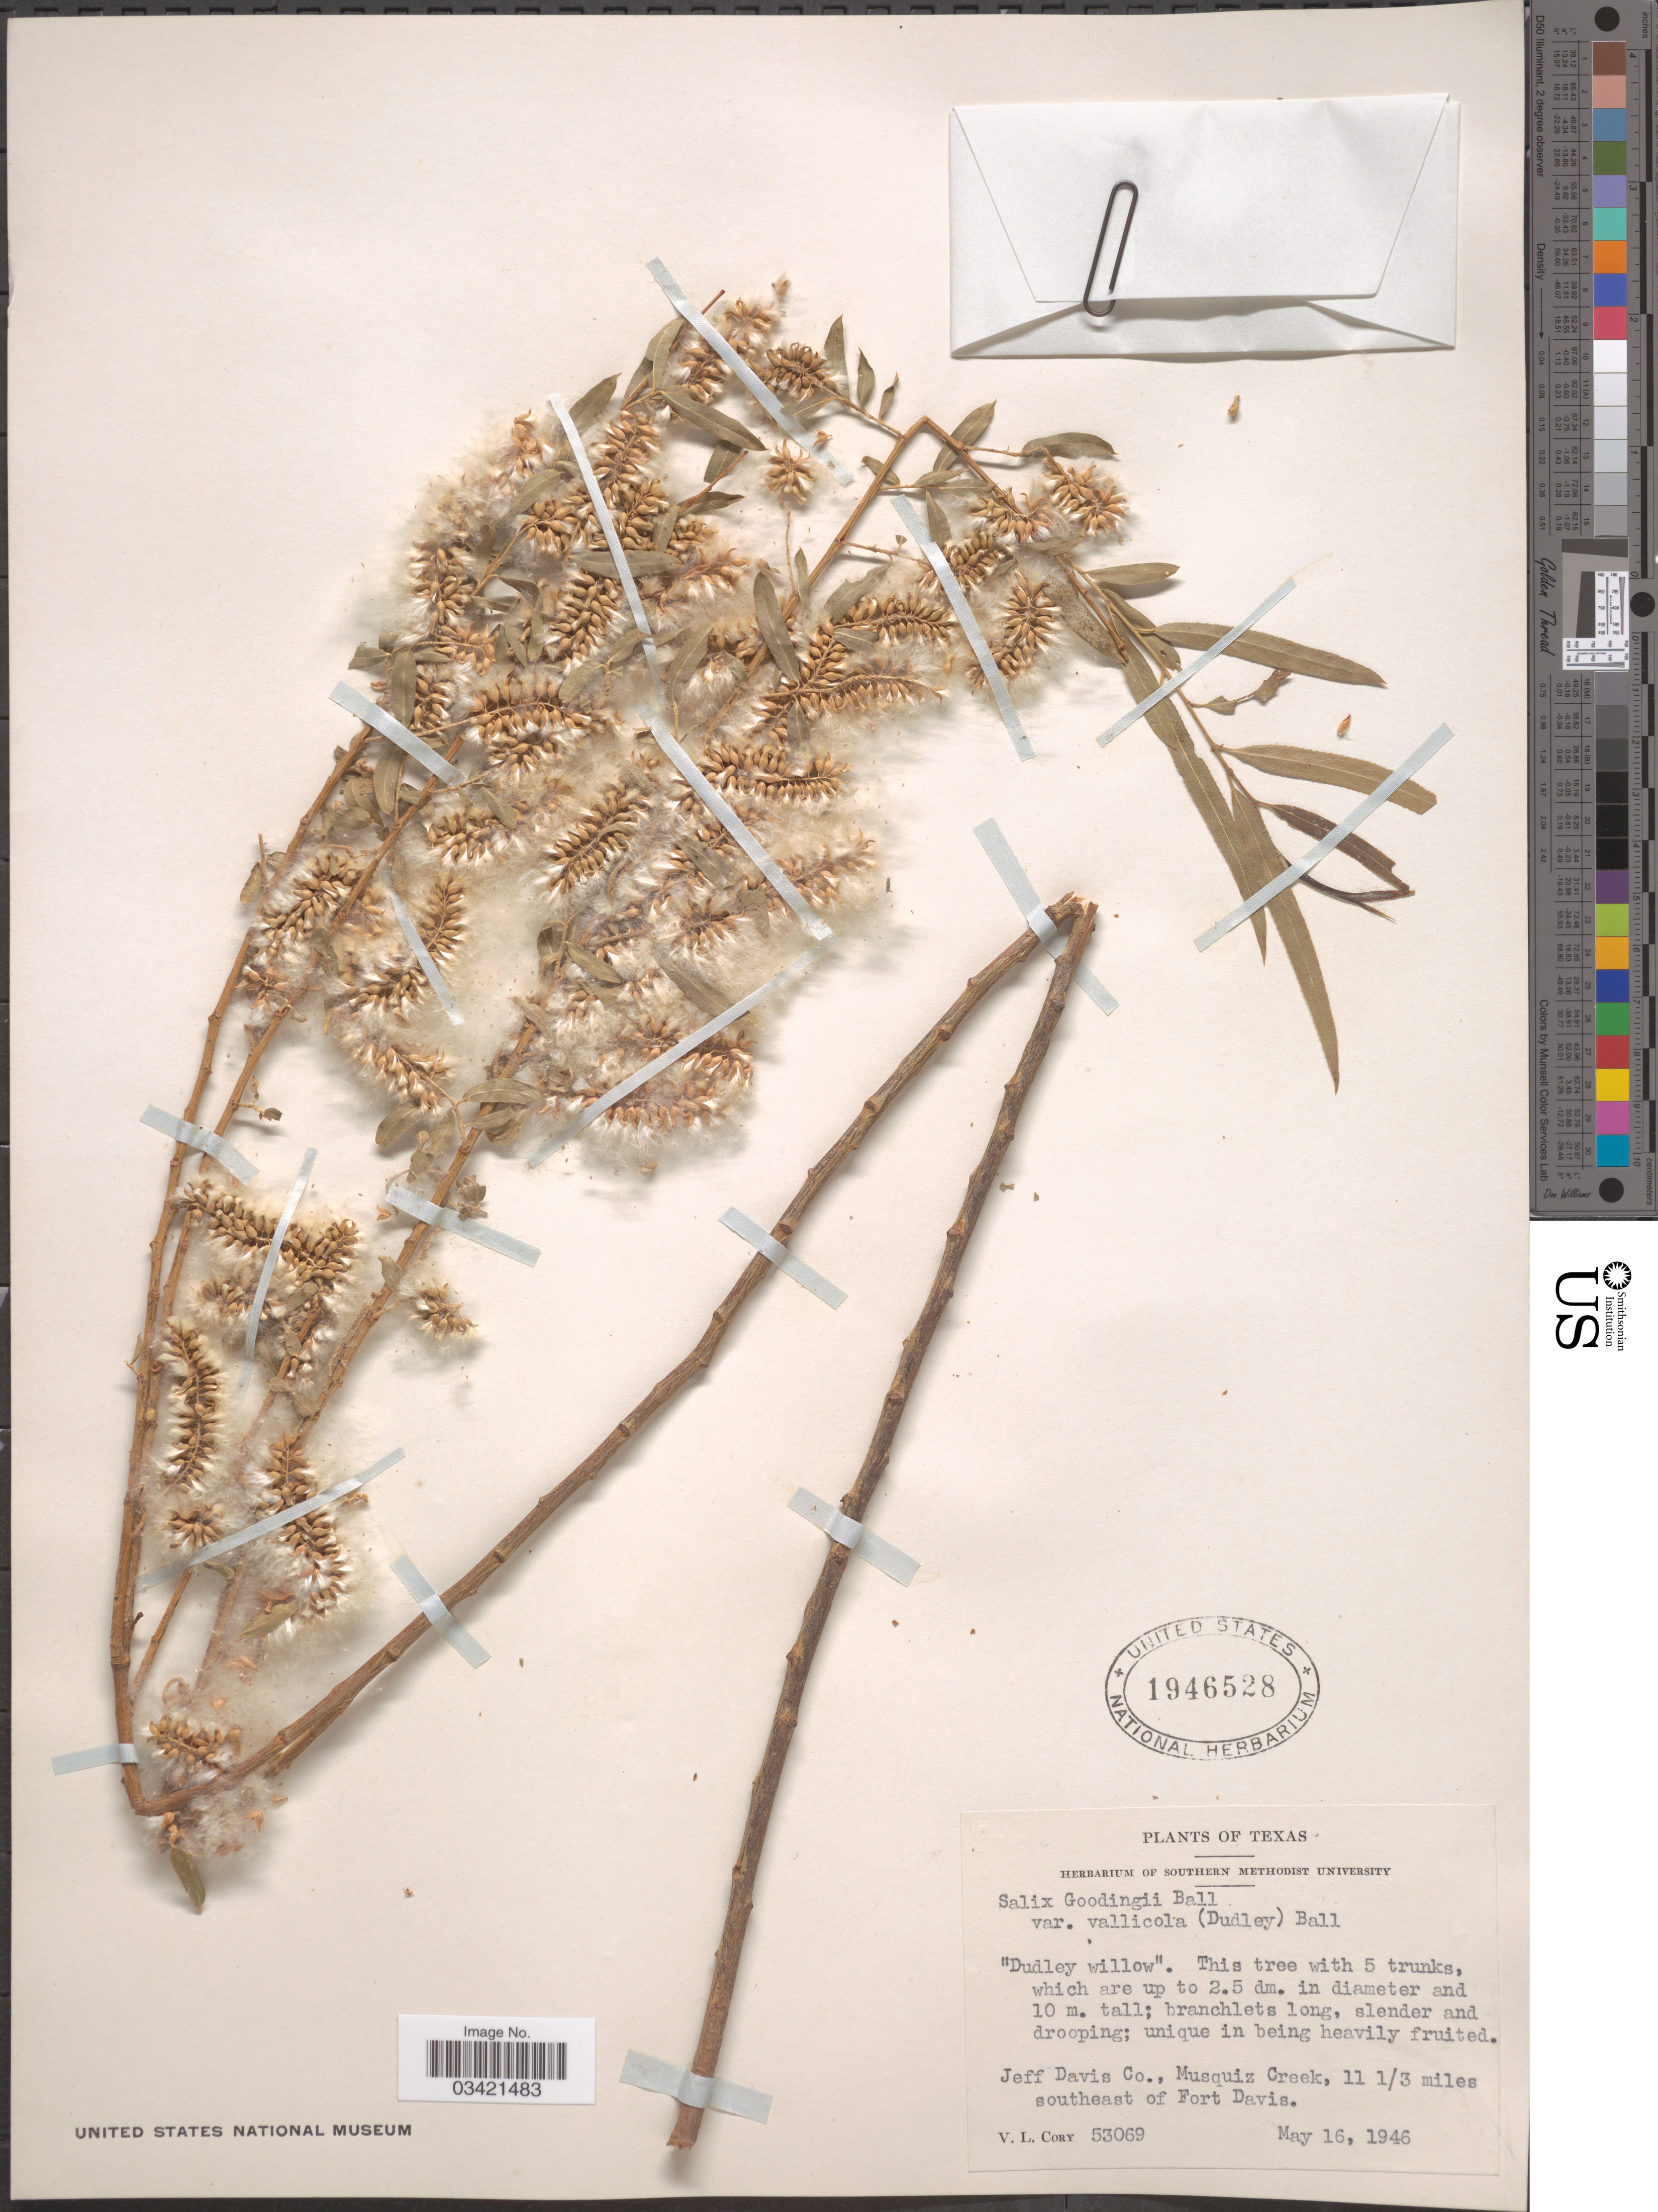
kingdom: Plantae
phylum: Tracheophyta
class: Magnoliopsida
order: Malpighiales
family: Salicaceae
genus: Salix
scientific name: Salix gooddingii var. vallicola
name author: (Dudley) C.R. Ball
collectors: V. Cory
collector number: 53069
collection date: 1946-05-16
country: United States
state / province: Texas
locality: Jeff Davis Co., Musquiz Creek, 11 1/3 miles southeast of Fort Davis.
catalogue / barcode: US 1946528